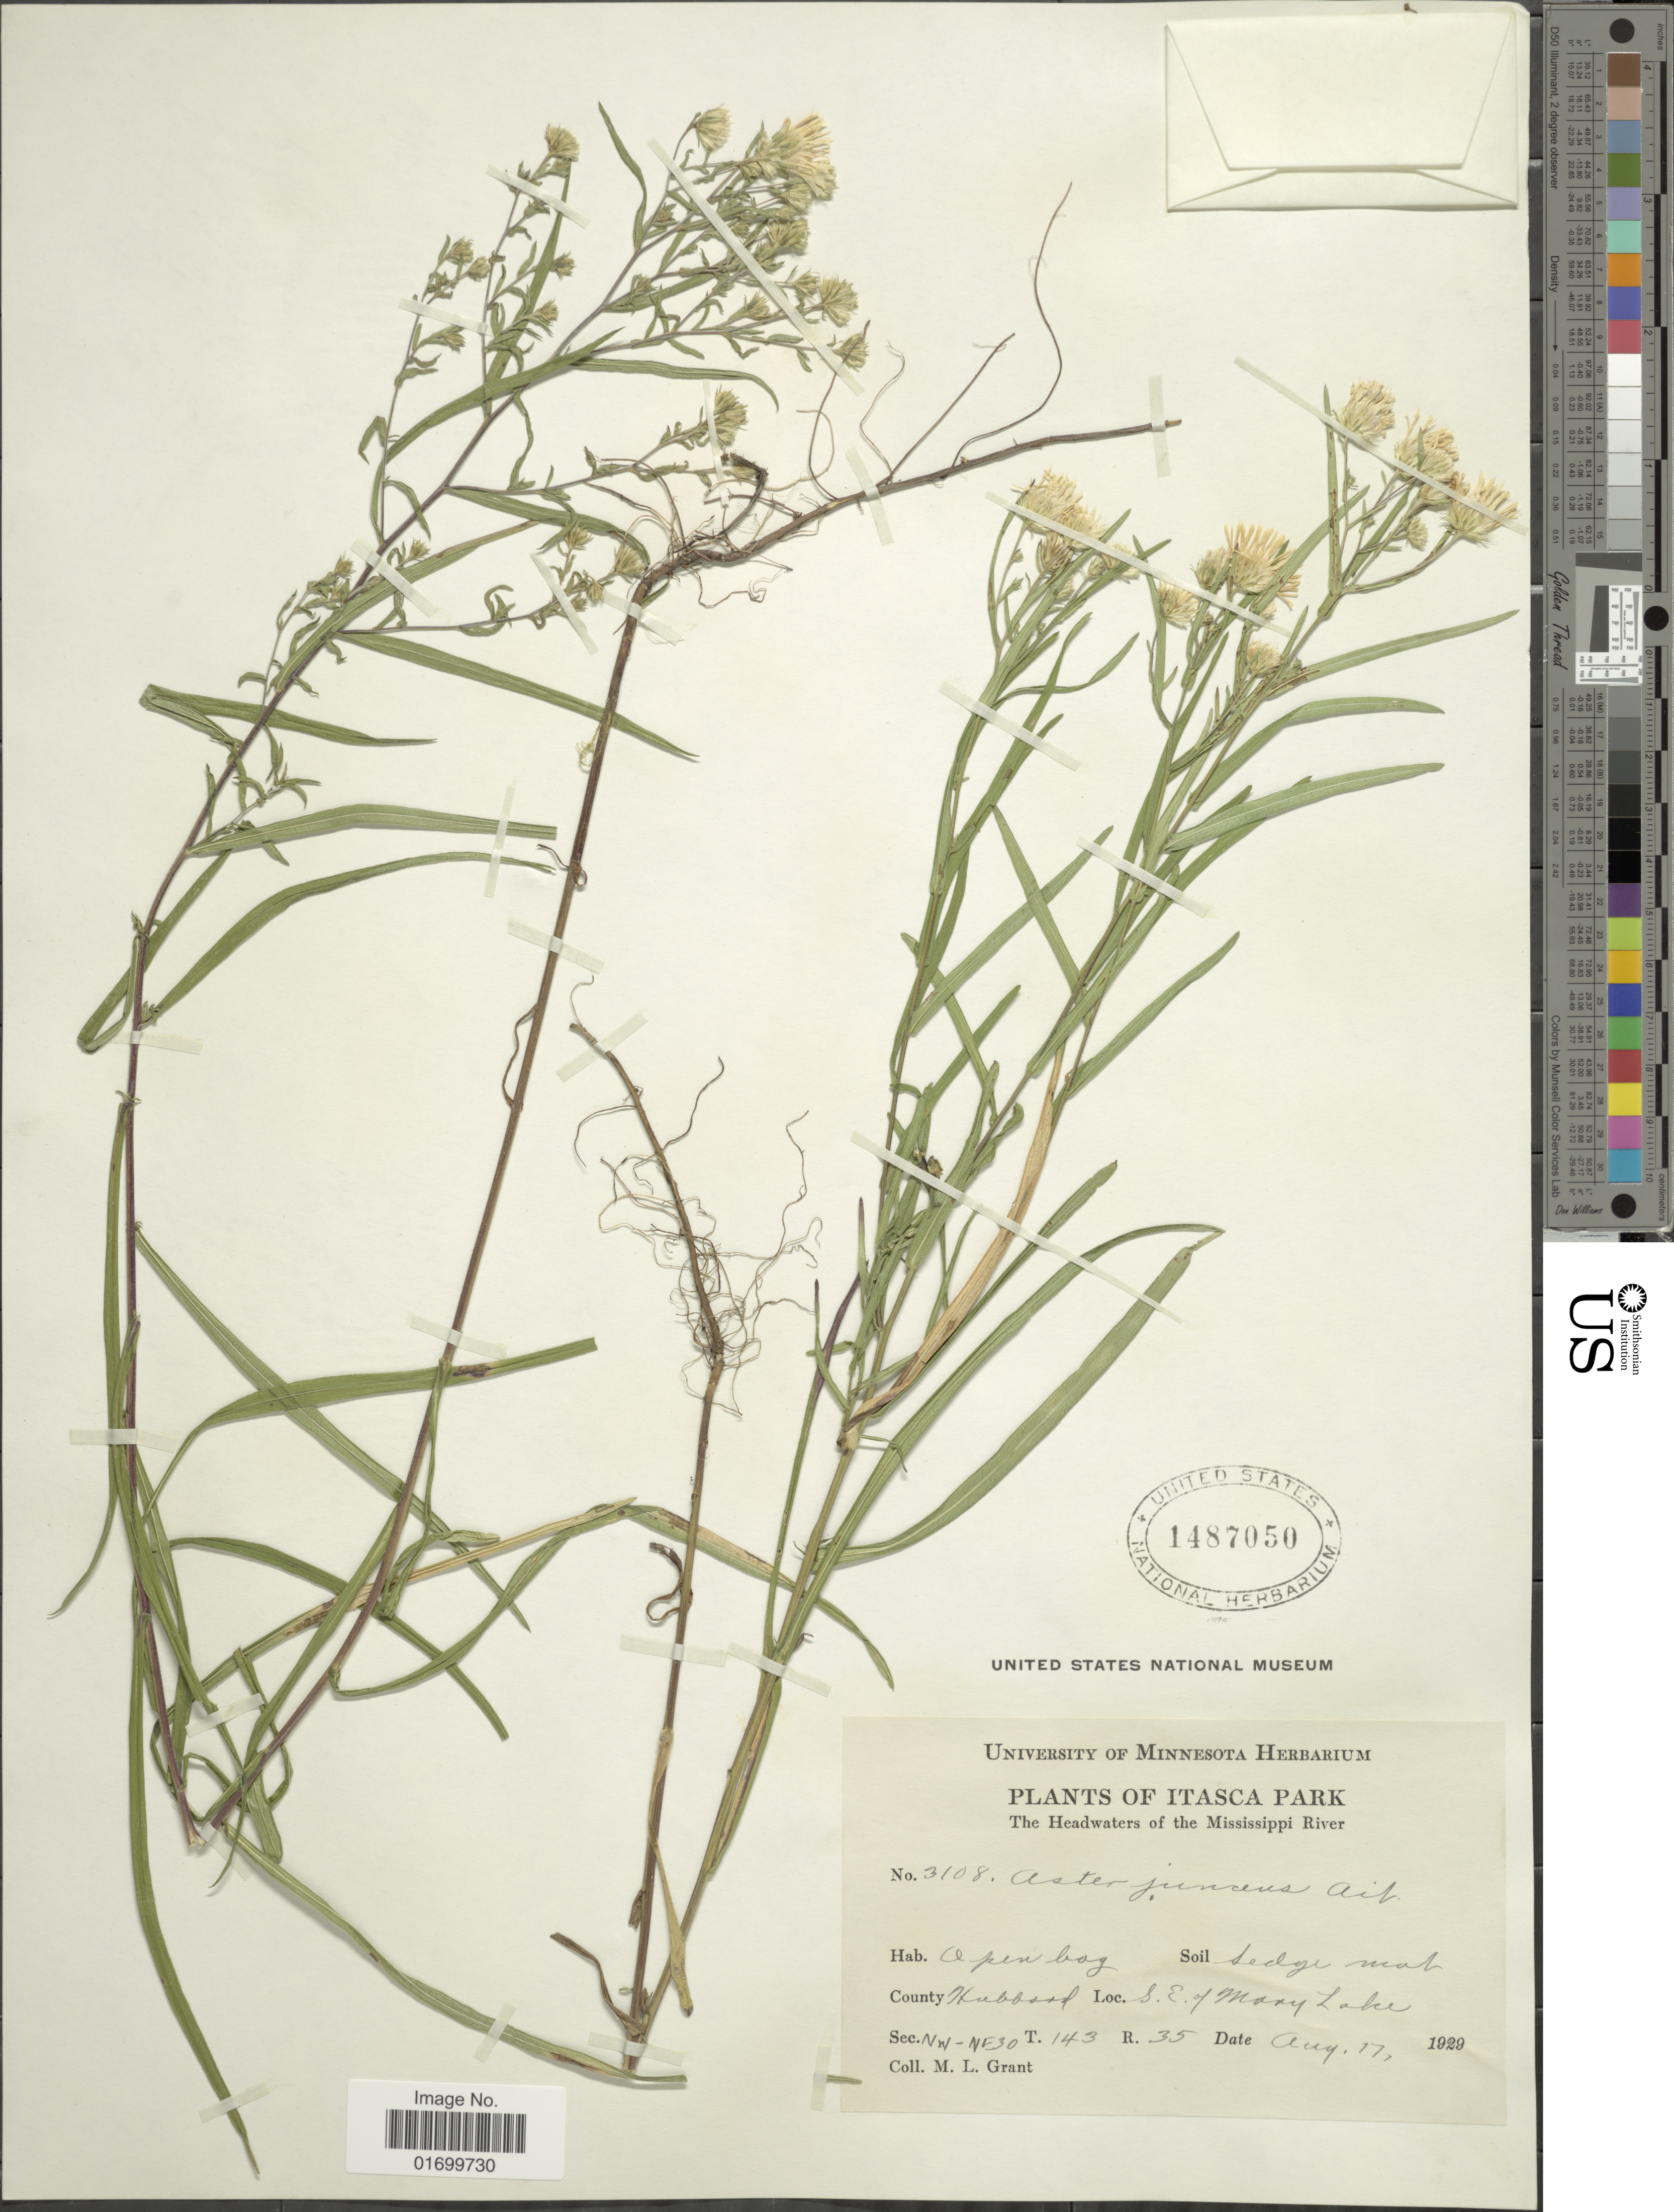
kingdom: Plantae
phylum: Tracheophyta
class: Magnoliopsida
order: Asterales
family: Asteraceae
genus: Symphyotrichum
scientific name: Symphyotrichum boreale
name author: (Torr. & A. Gray) Á. Löve & D. Löve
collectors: M. L. Grant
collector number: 3108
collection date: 1929-08-17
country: United States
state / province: Minnesota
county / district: Hubbard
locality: Itasca park, The Headwaters of the Mississippi River, open bog, sedge mat, County Hubbard, S.E. of Mary Lake, Sec. NW-NE30 T. 143 R.35.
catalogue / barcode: US 1487050